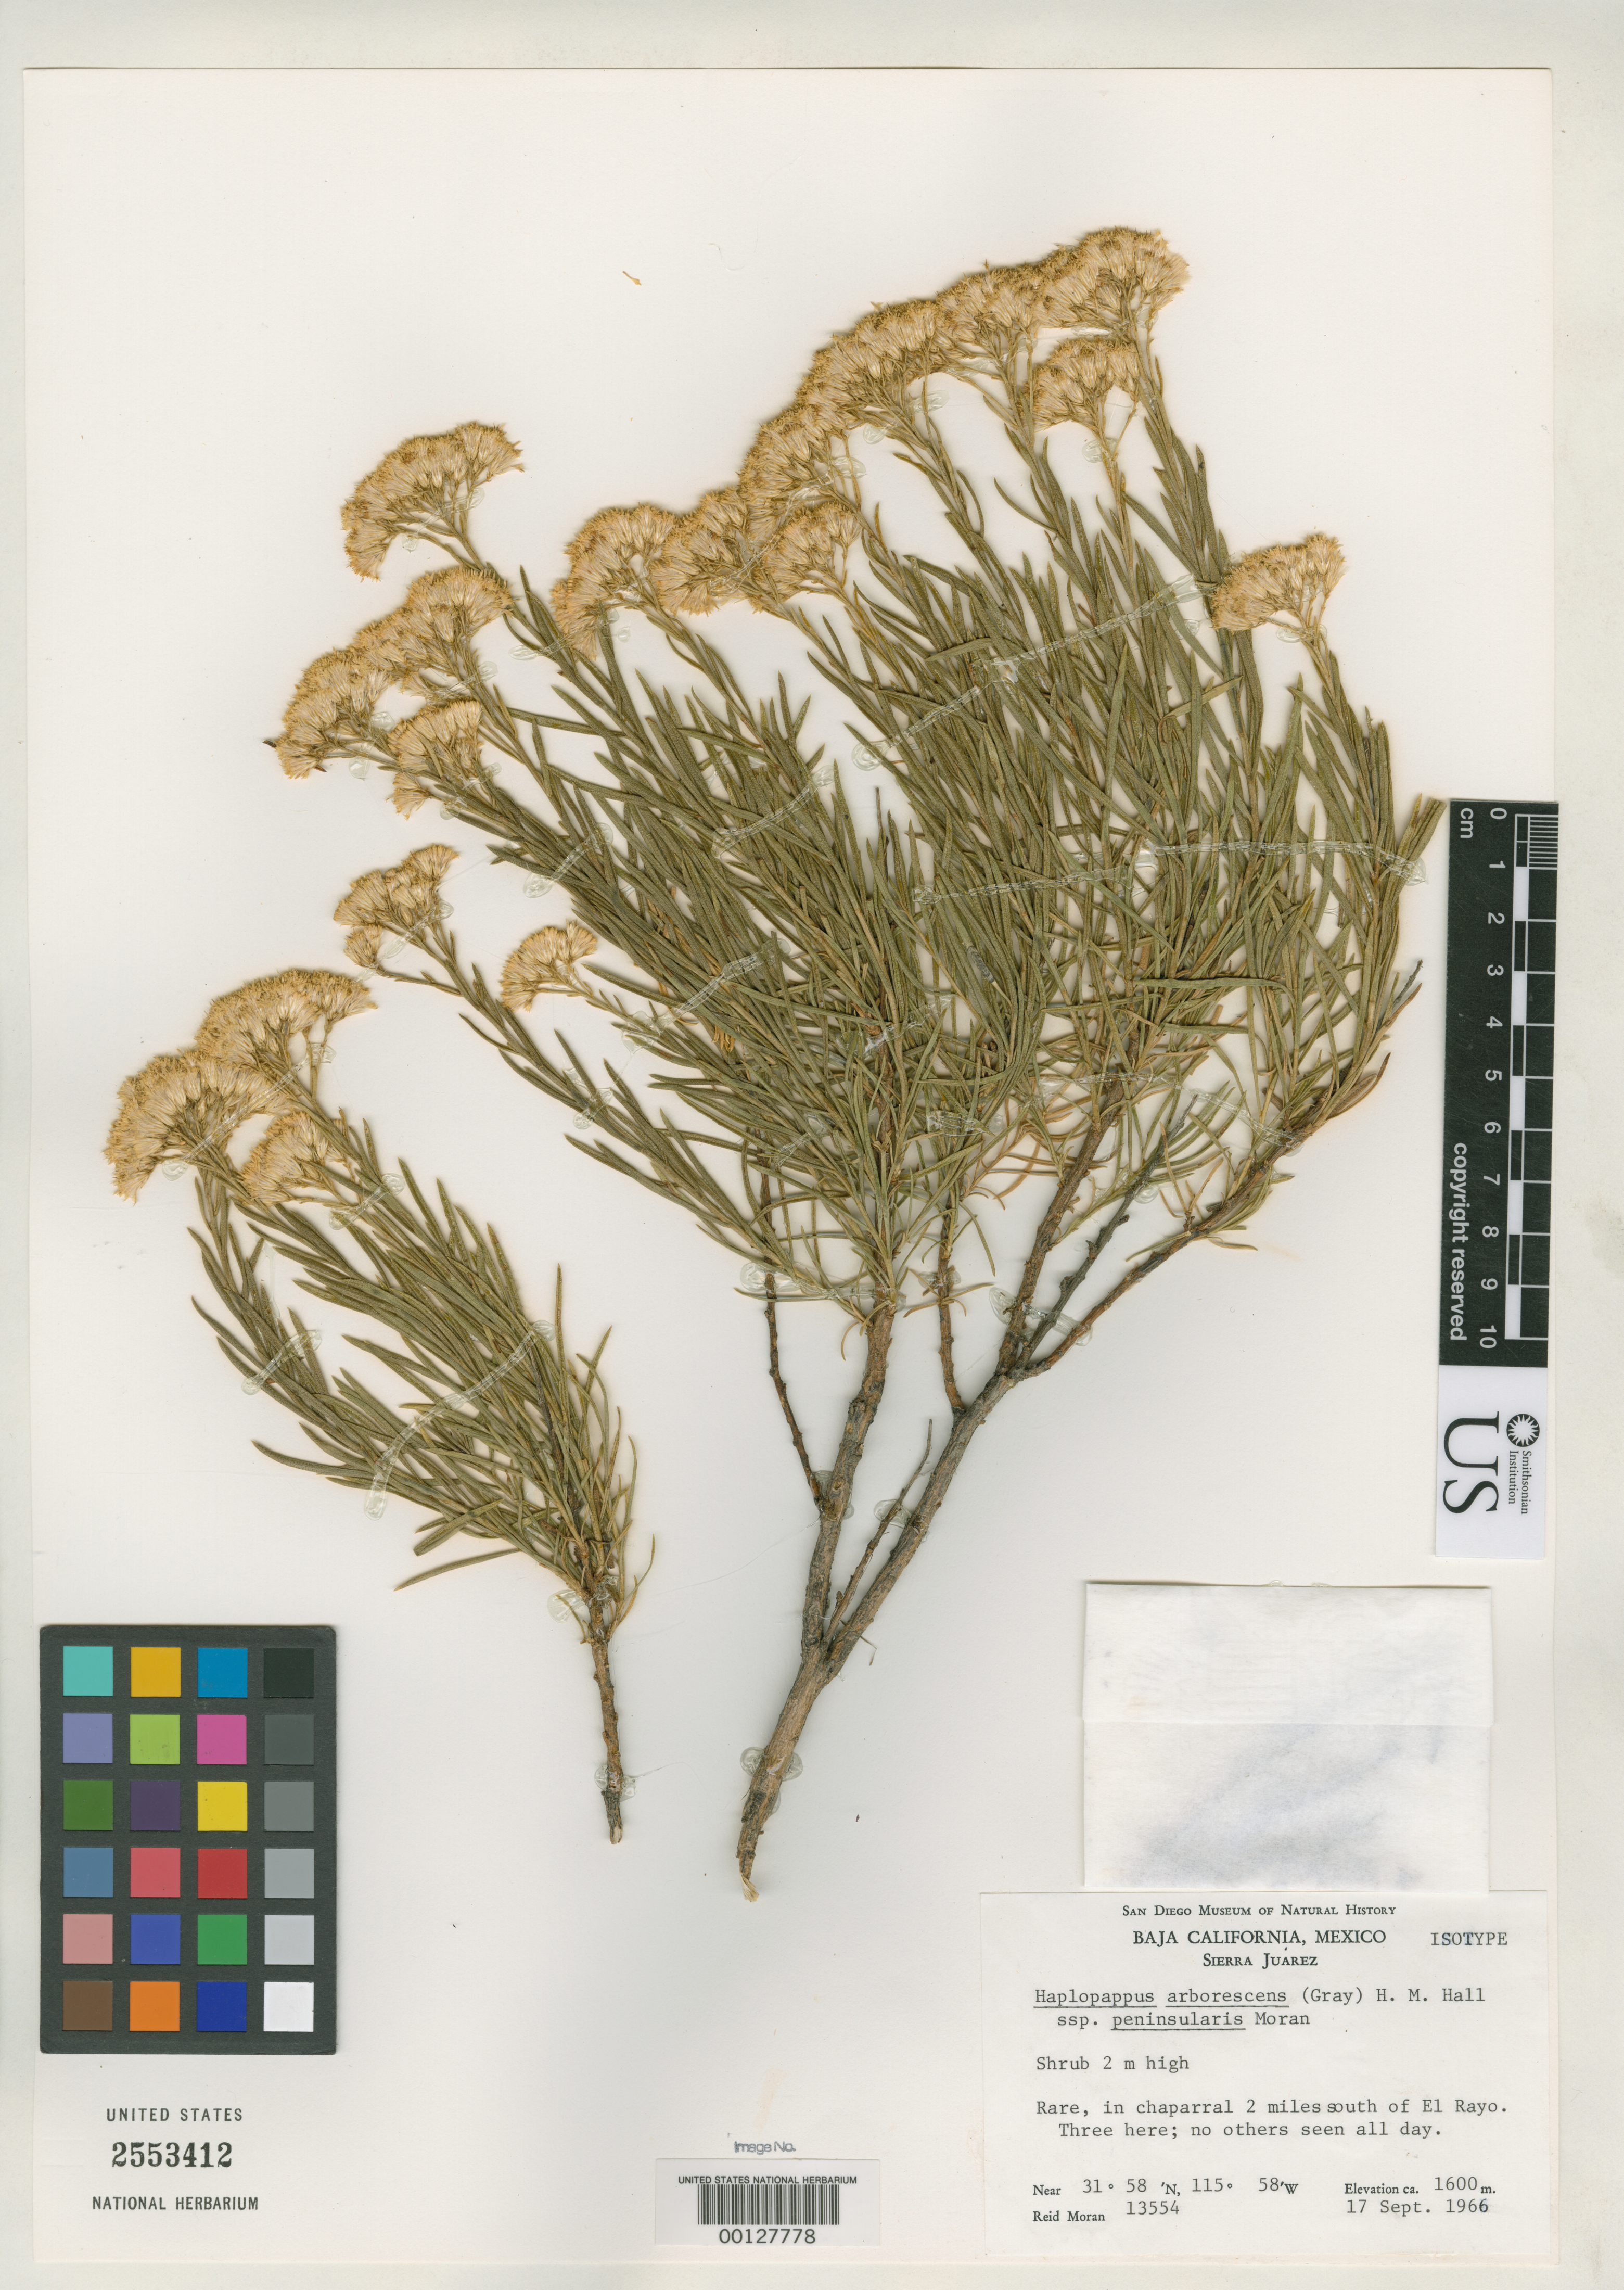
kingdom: Plantae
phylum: Tracheophyta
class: Magnoliopsida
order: Asterales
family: Asteraceae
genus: Haplopappus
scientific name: Haplopappus arborescens subsp. peninsularis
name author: Moran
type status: Isotype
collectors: R. V. Moran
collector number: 13554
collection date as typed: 17 Sep 1966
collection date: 1966-09-17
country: Mexico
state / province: Baja California Norte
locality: S of El Rayo, Sierra Juarez.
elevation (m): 1600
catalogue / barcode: US 2553412